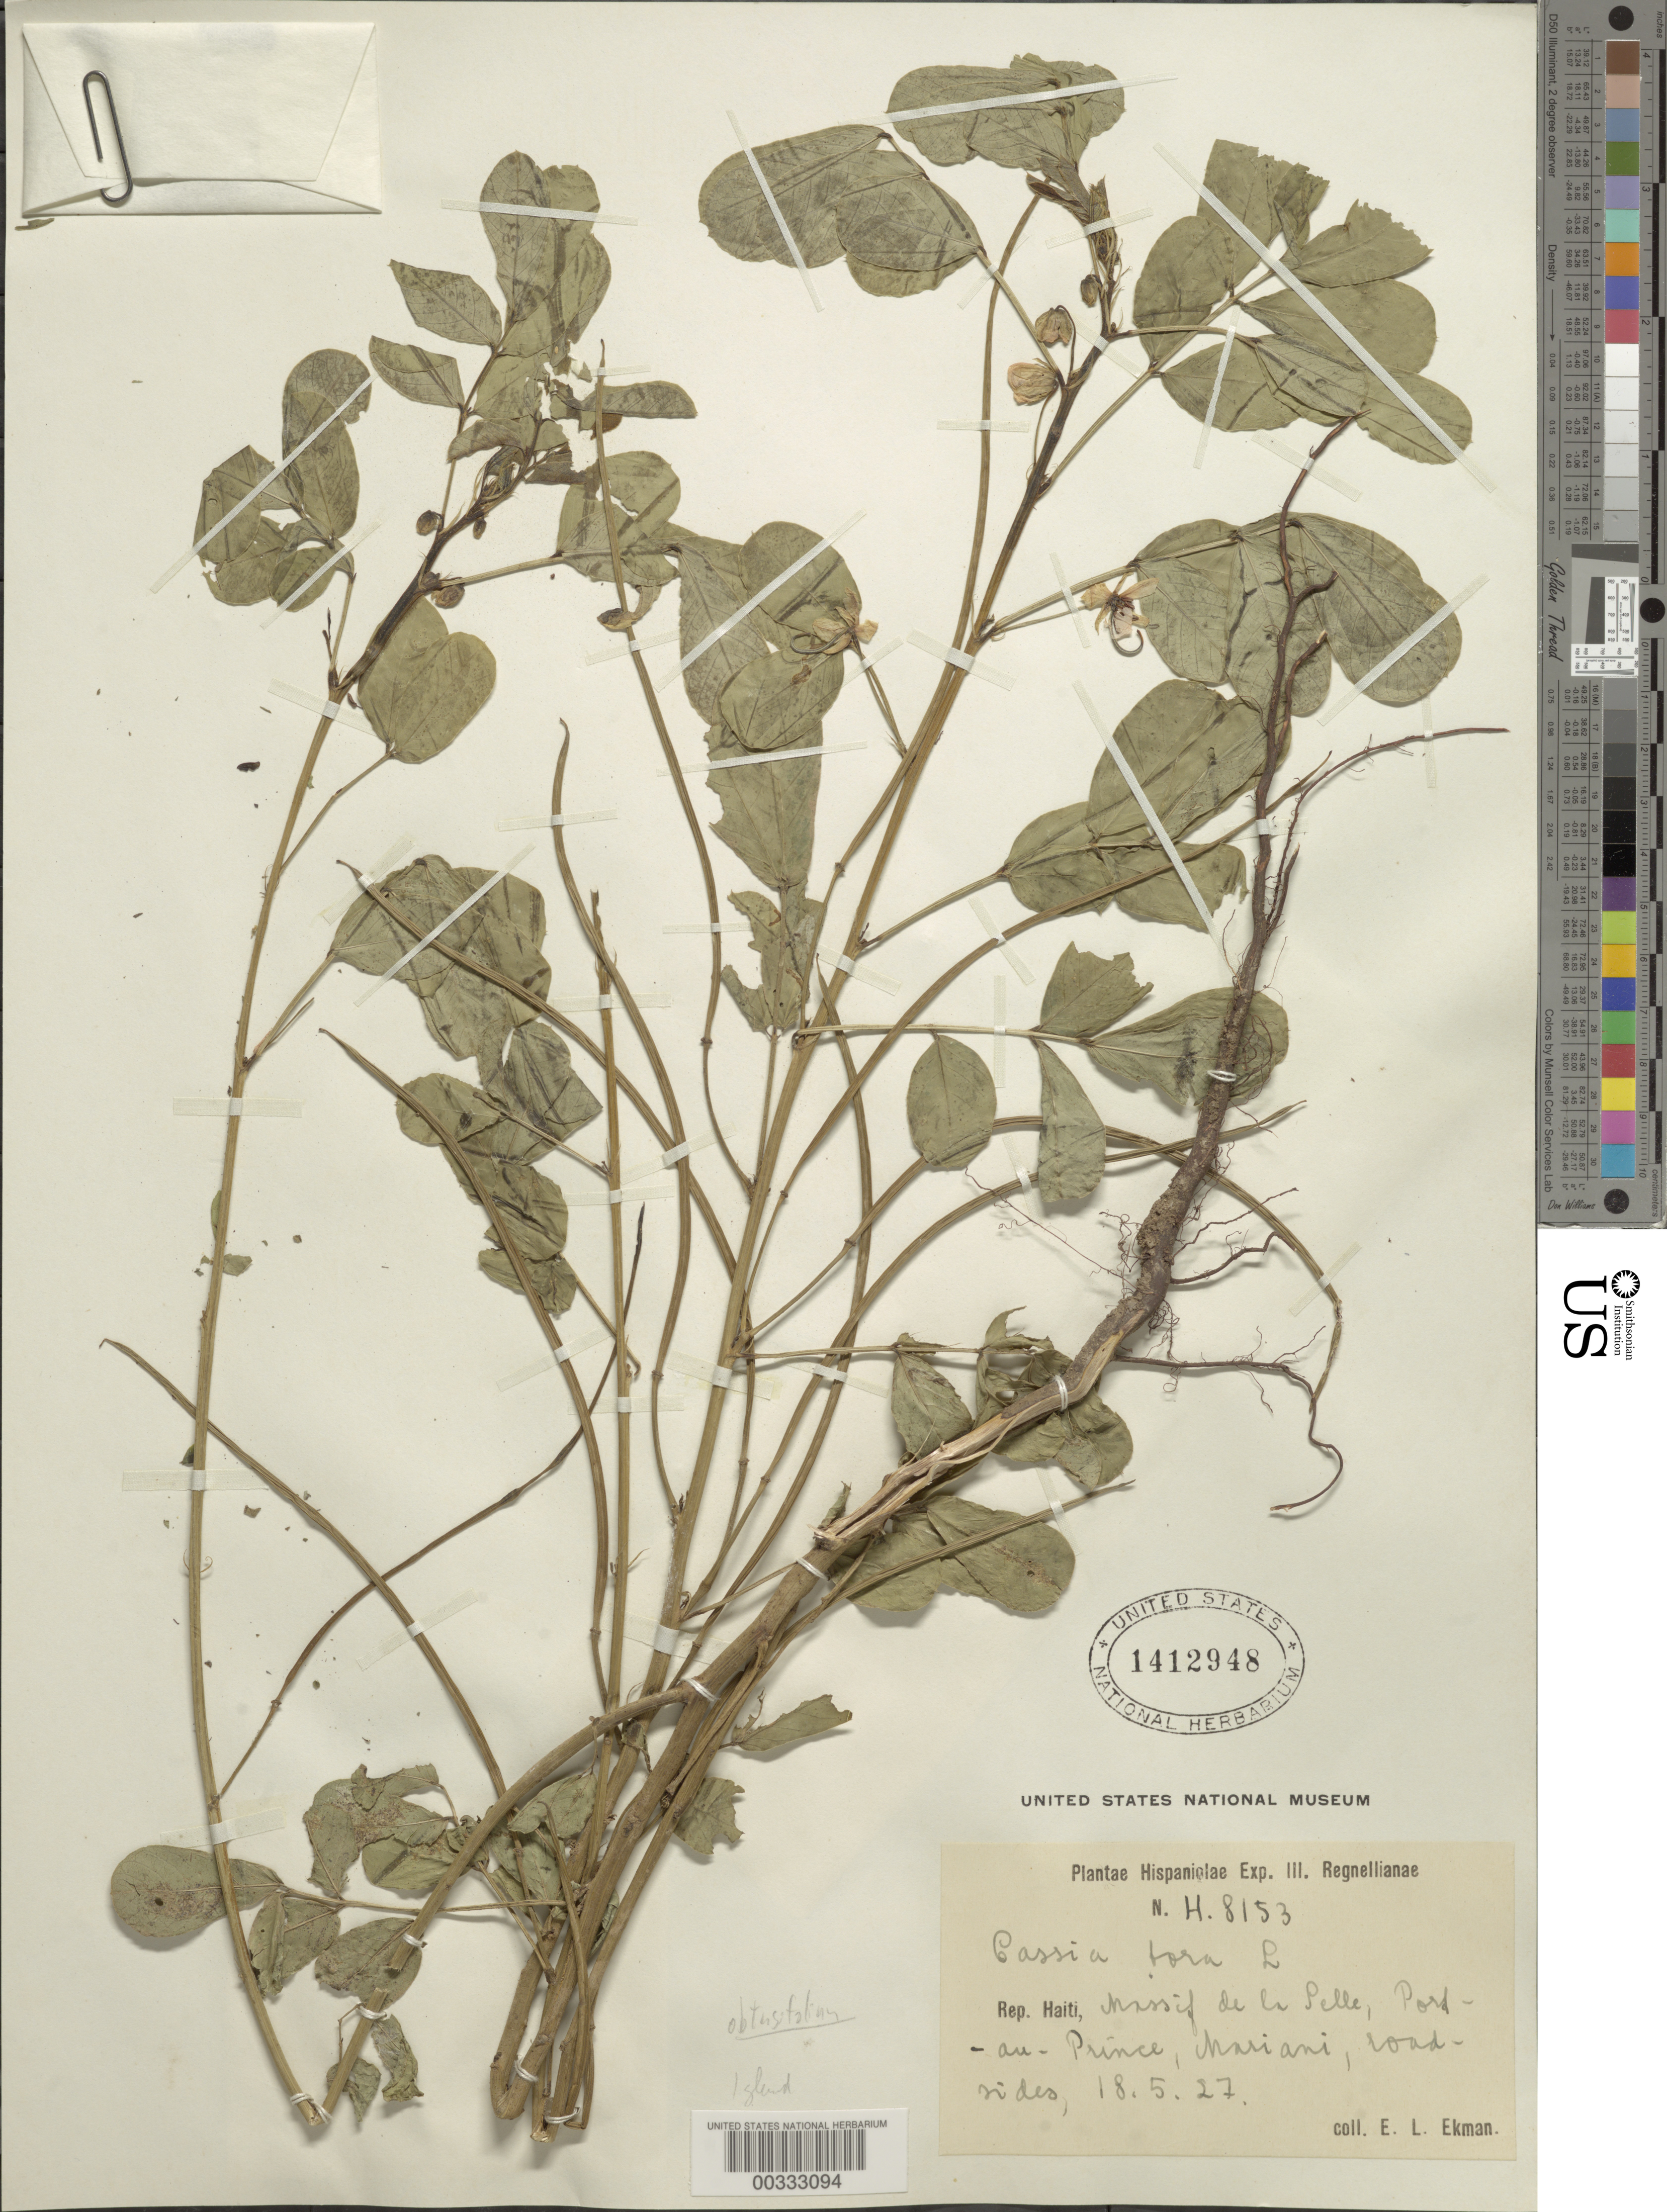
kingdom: Plantae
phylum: Tracheophyta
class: Magnoliopsida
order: Fabales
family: Fabaceae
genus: Senna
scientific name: Senna obtusifolia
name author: (L.) H.S. Irwin & Barneby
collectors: E. L. Ekman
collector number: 8153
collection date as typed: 18 Mar 1927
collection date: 1927-03-18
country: Haiti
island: Hispaniola Island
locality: Massif de la pelle, port-au-prince, mariani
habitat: Roadside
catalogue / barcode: US 1412948